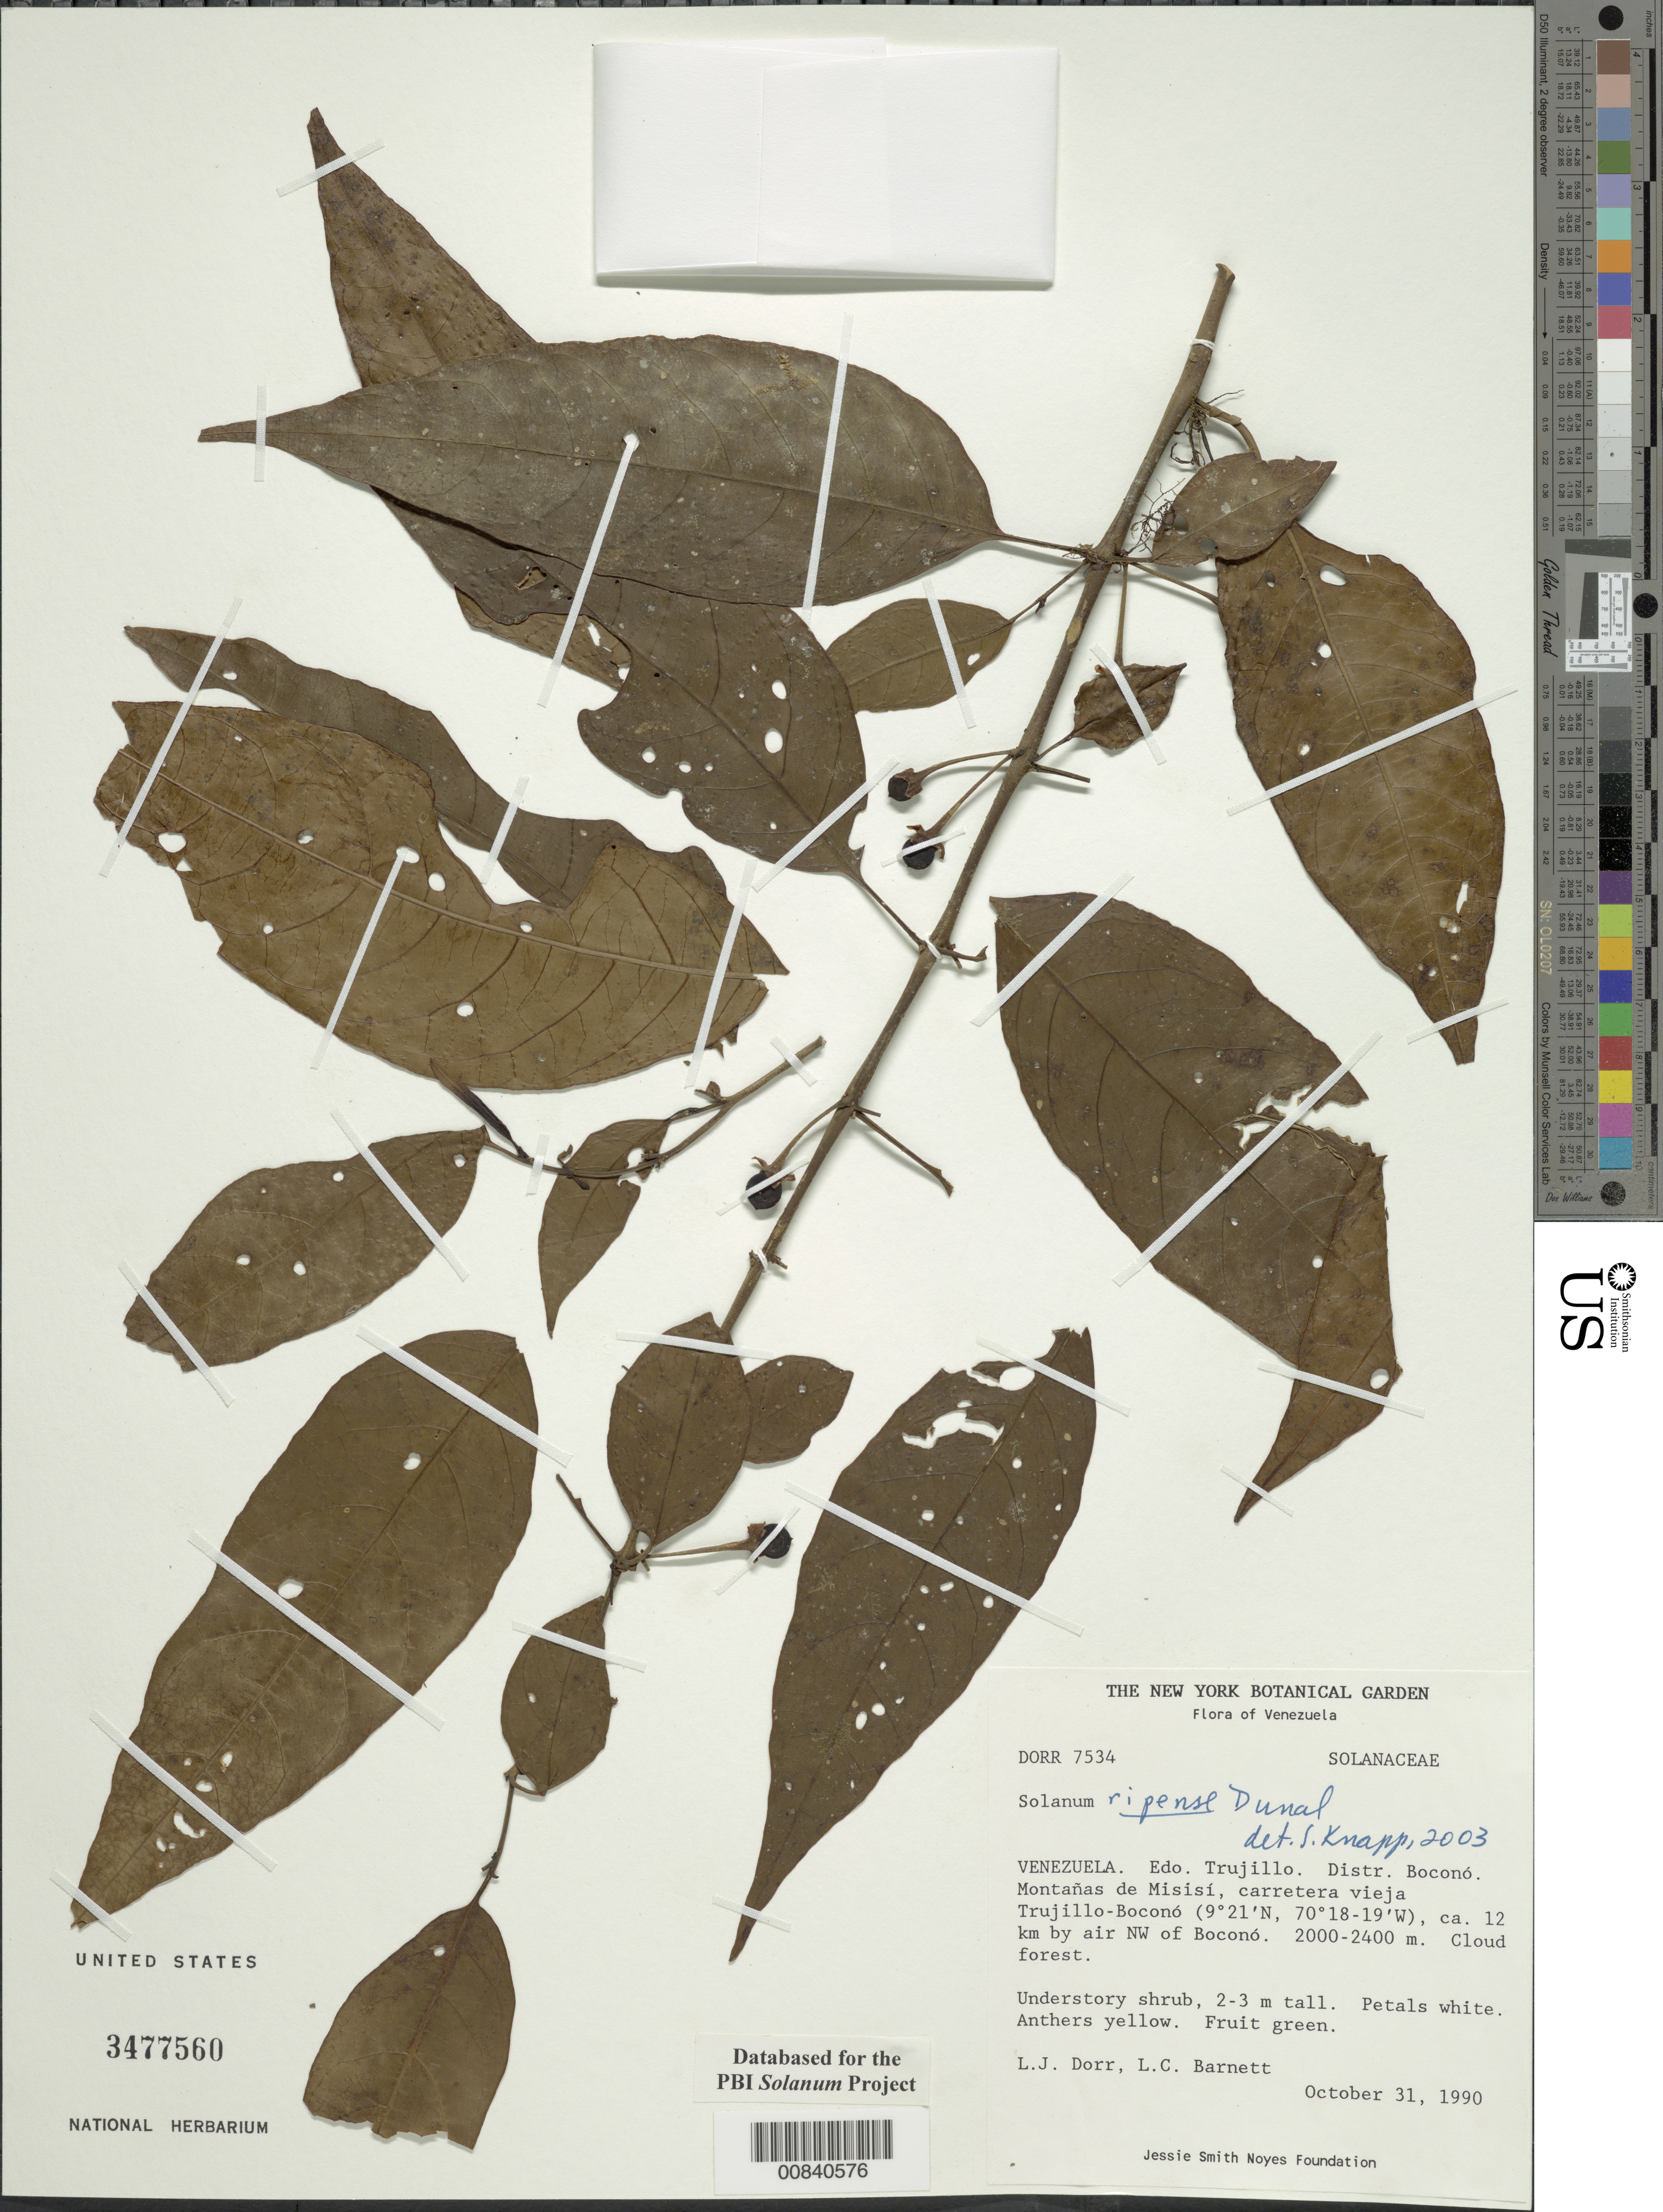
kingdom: Plantae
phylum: Tracheophyta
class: Magnoliopsida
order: Solanales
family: Solanaceae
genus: Solanum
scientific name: Solanum ripense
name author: Dunal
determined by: Knapp, S. D.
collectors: L. J. Dorr & L. C. Barnett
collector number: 7534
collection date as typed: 31 Oct 1990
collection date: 1990-10-31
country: Venezuela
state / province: Trujillo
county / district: Boconó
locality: Montañas de Misisí, carretera vieja Trujillo-Boconó, ca. 12 km by air NW of Boconó.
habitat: Cloud forest.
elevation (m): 2000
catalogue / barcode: US 3477560